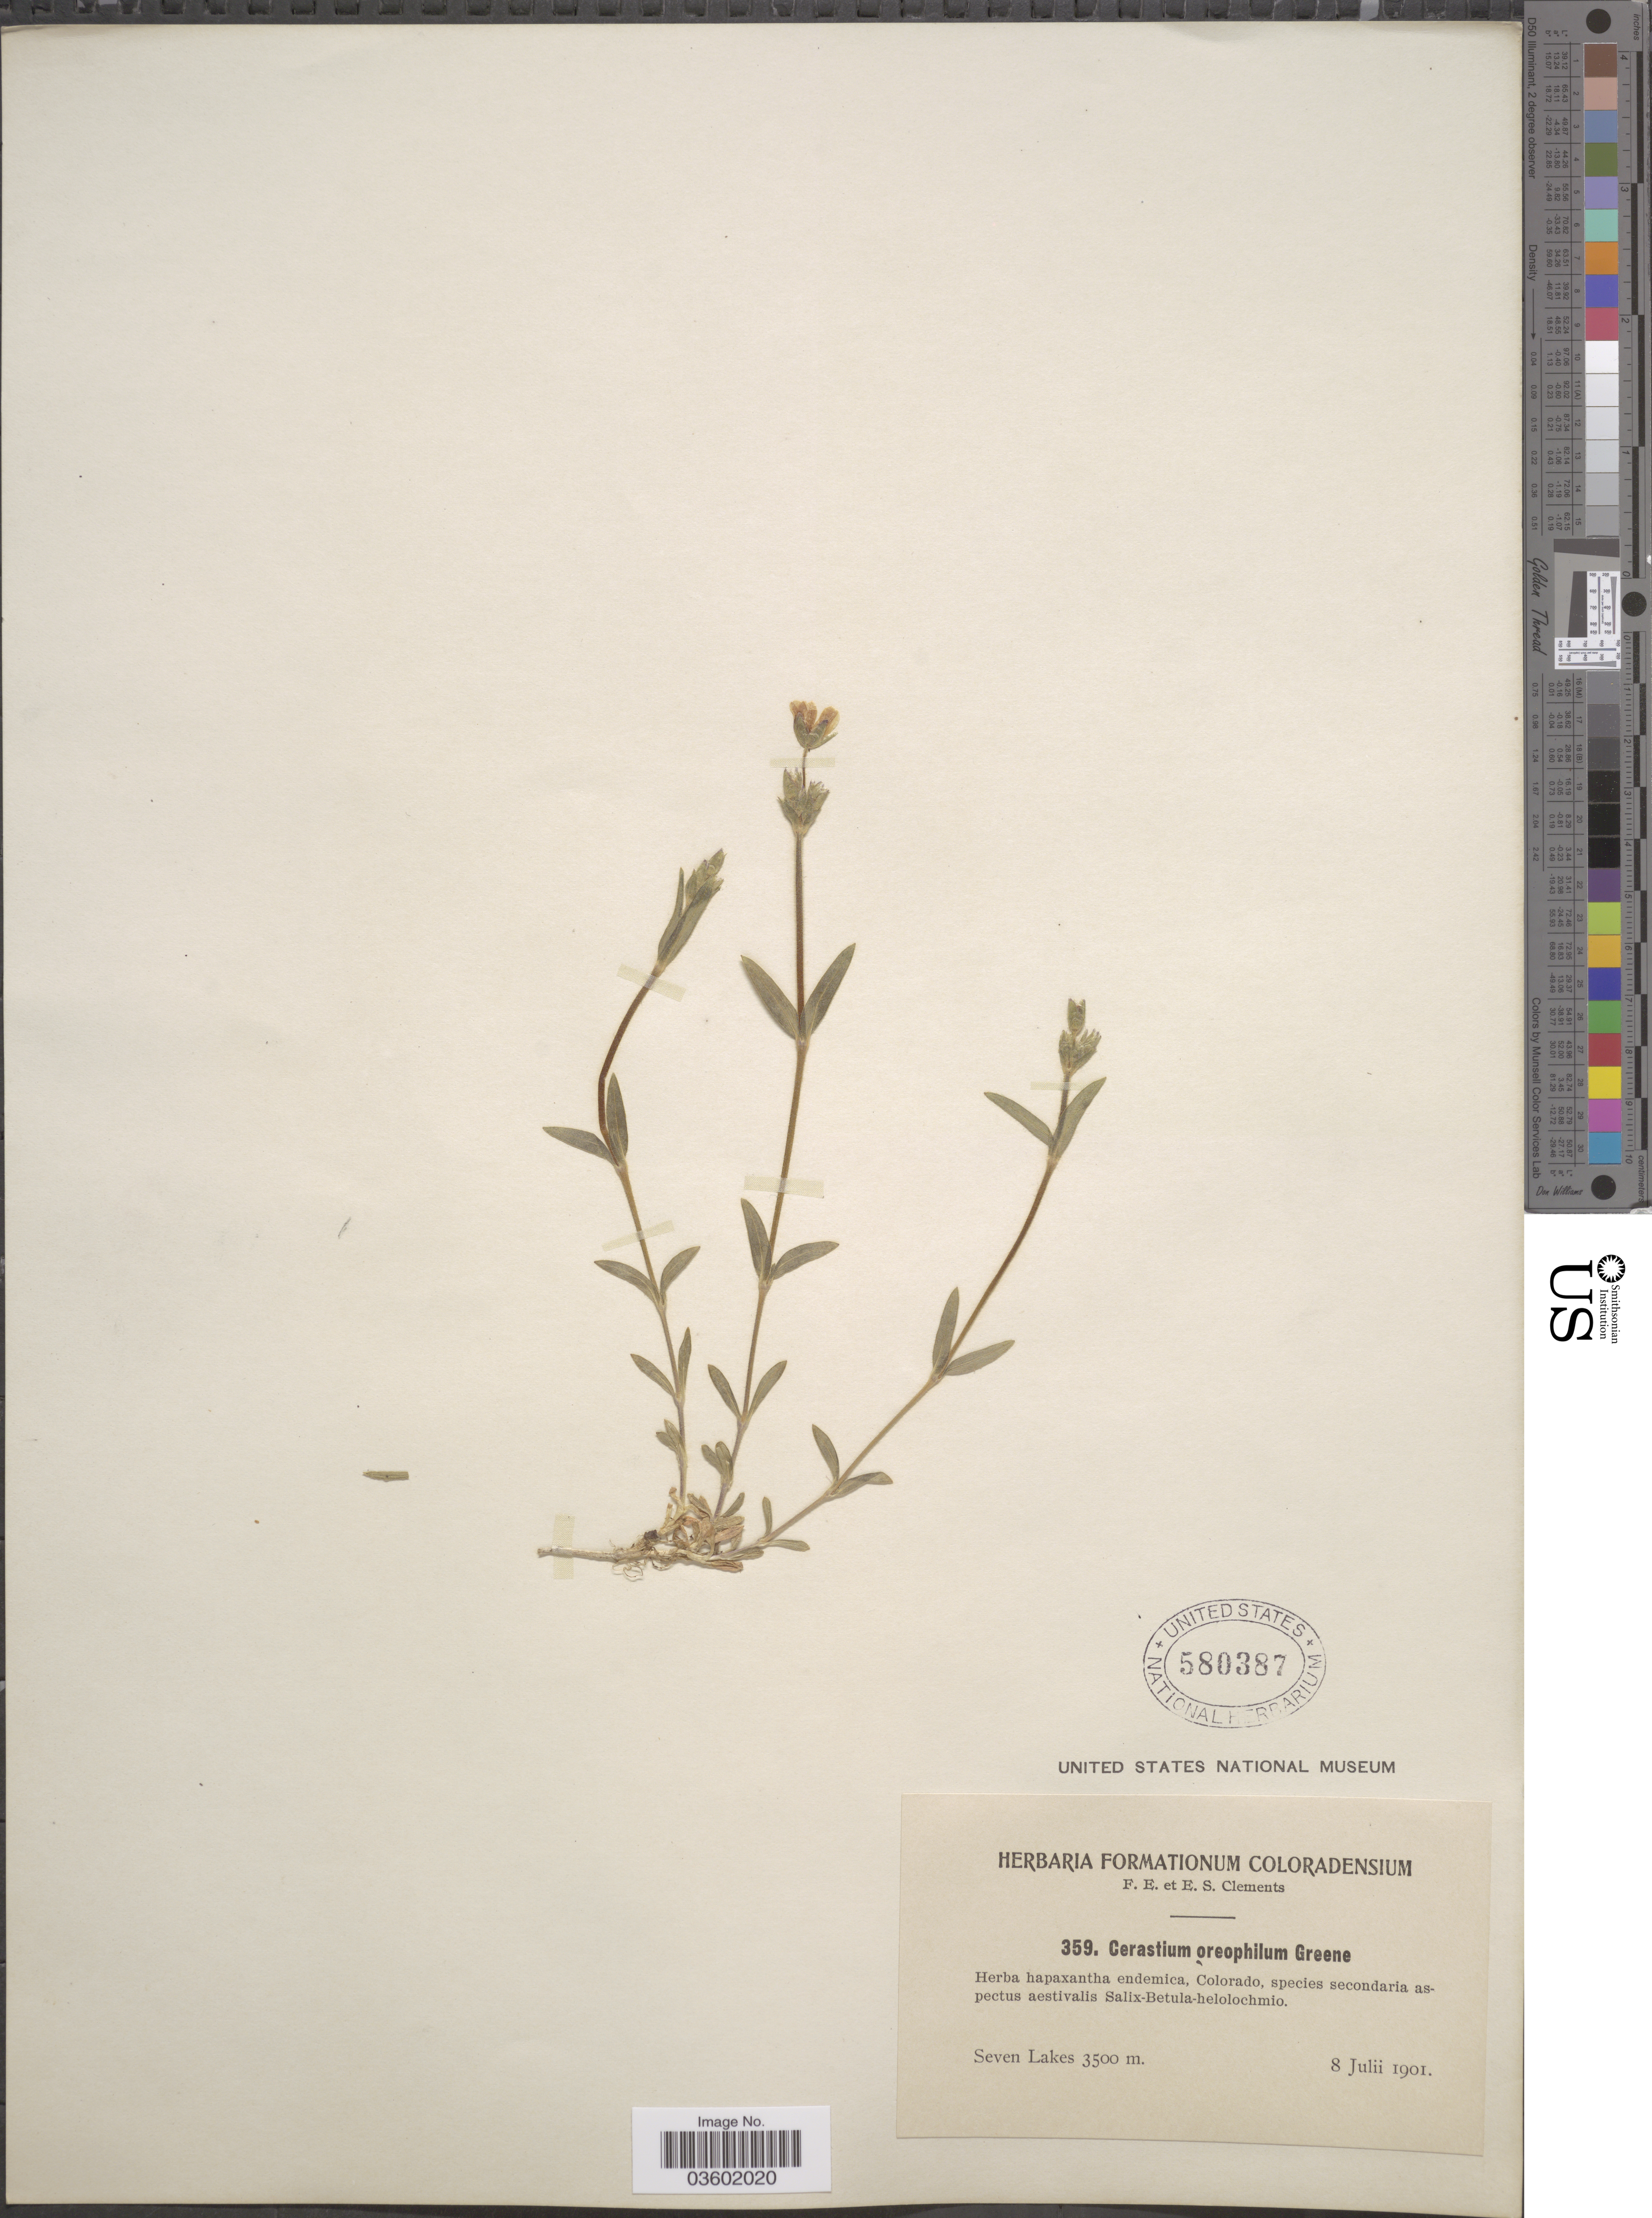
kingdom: Plantae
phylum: Tracheophyta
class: Magnoliopsida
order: Caryophyllales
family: Caryophyllaceae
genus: Cerastium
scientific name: Cerastium oreophilum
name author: Greene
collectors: F. E. Clements & E. S. Clements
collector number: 359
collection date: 1901-07-08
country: United States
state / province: Colorado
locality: Seven Lakes.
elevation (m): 3500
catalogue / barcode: US 580387